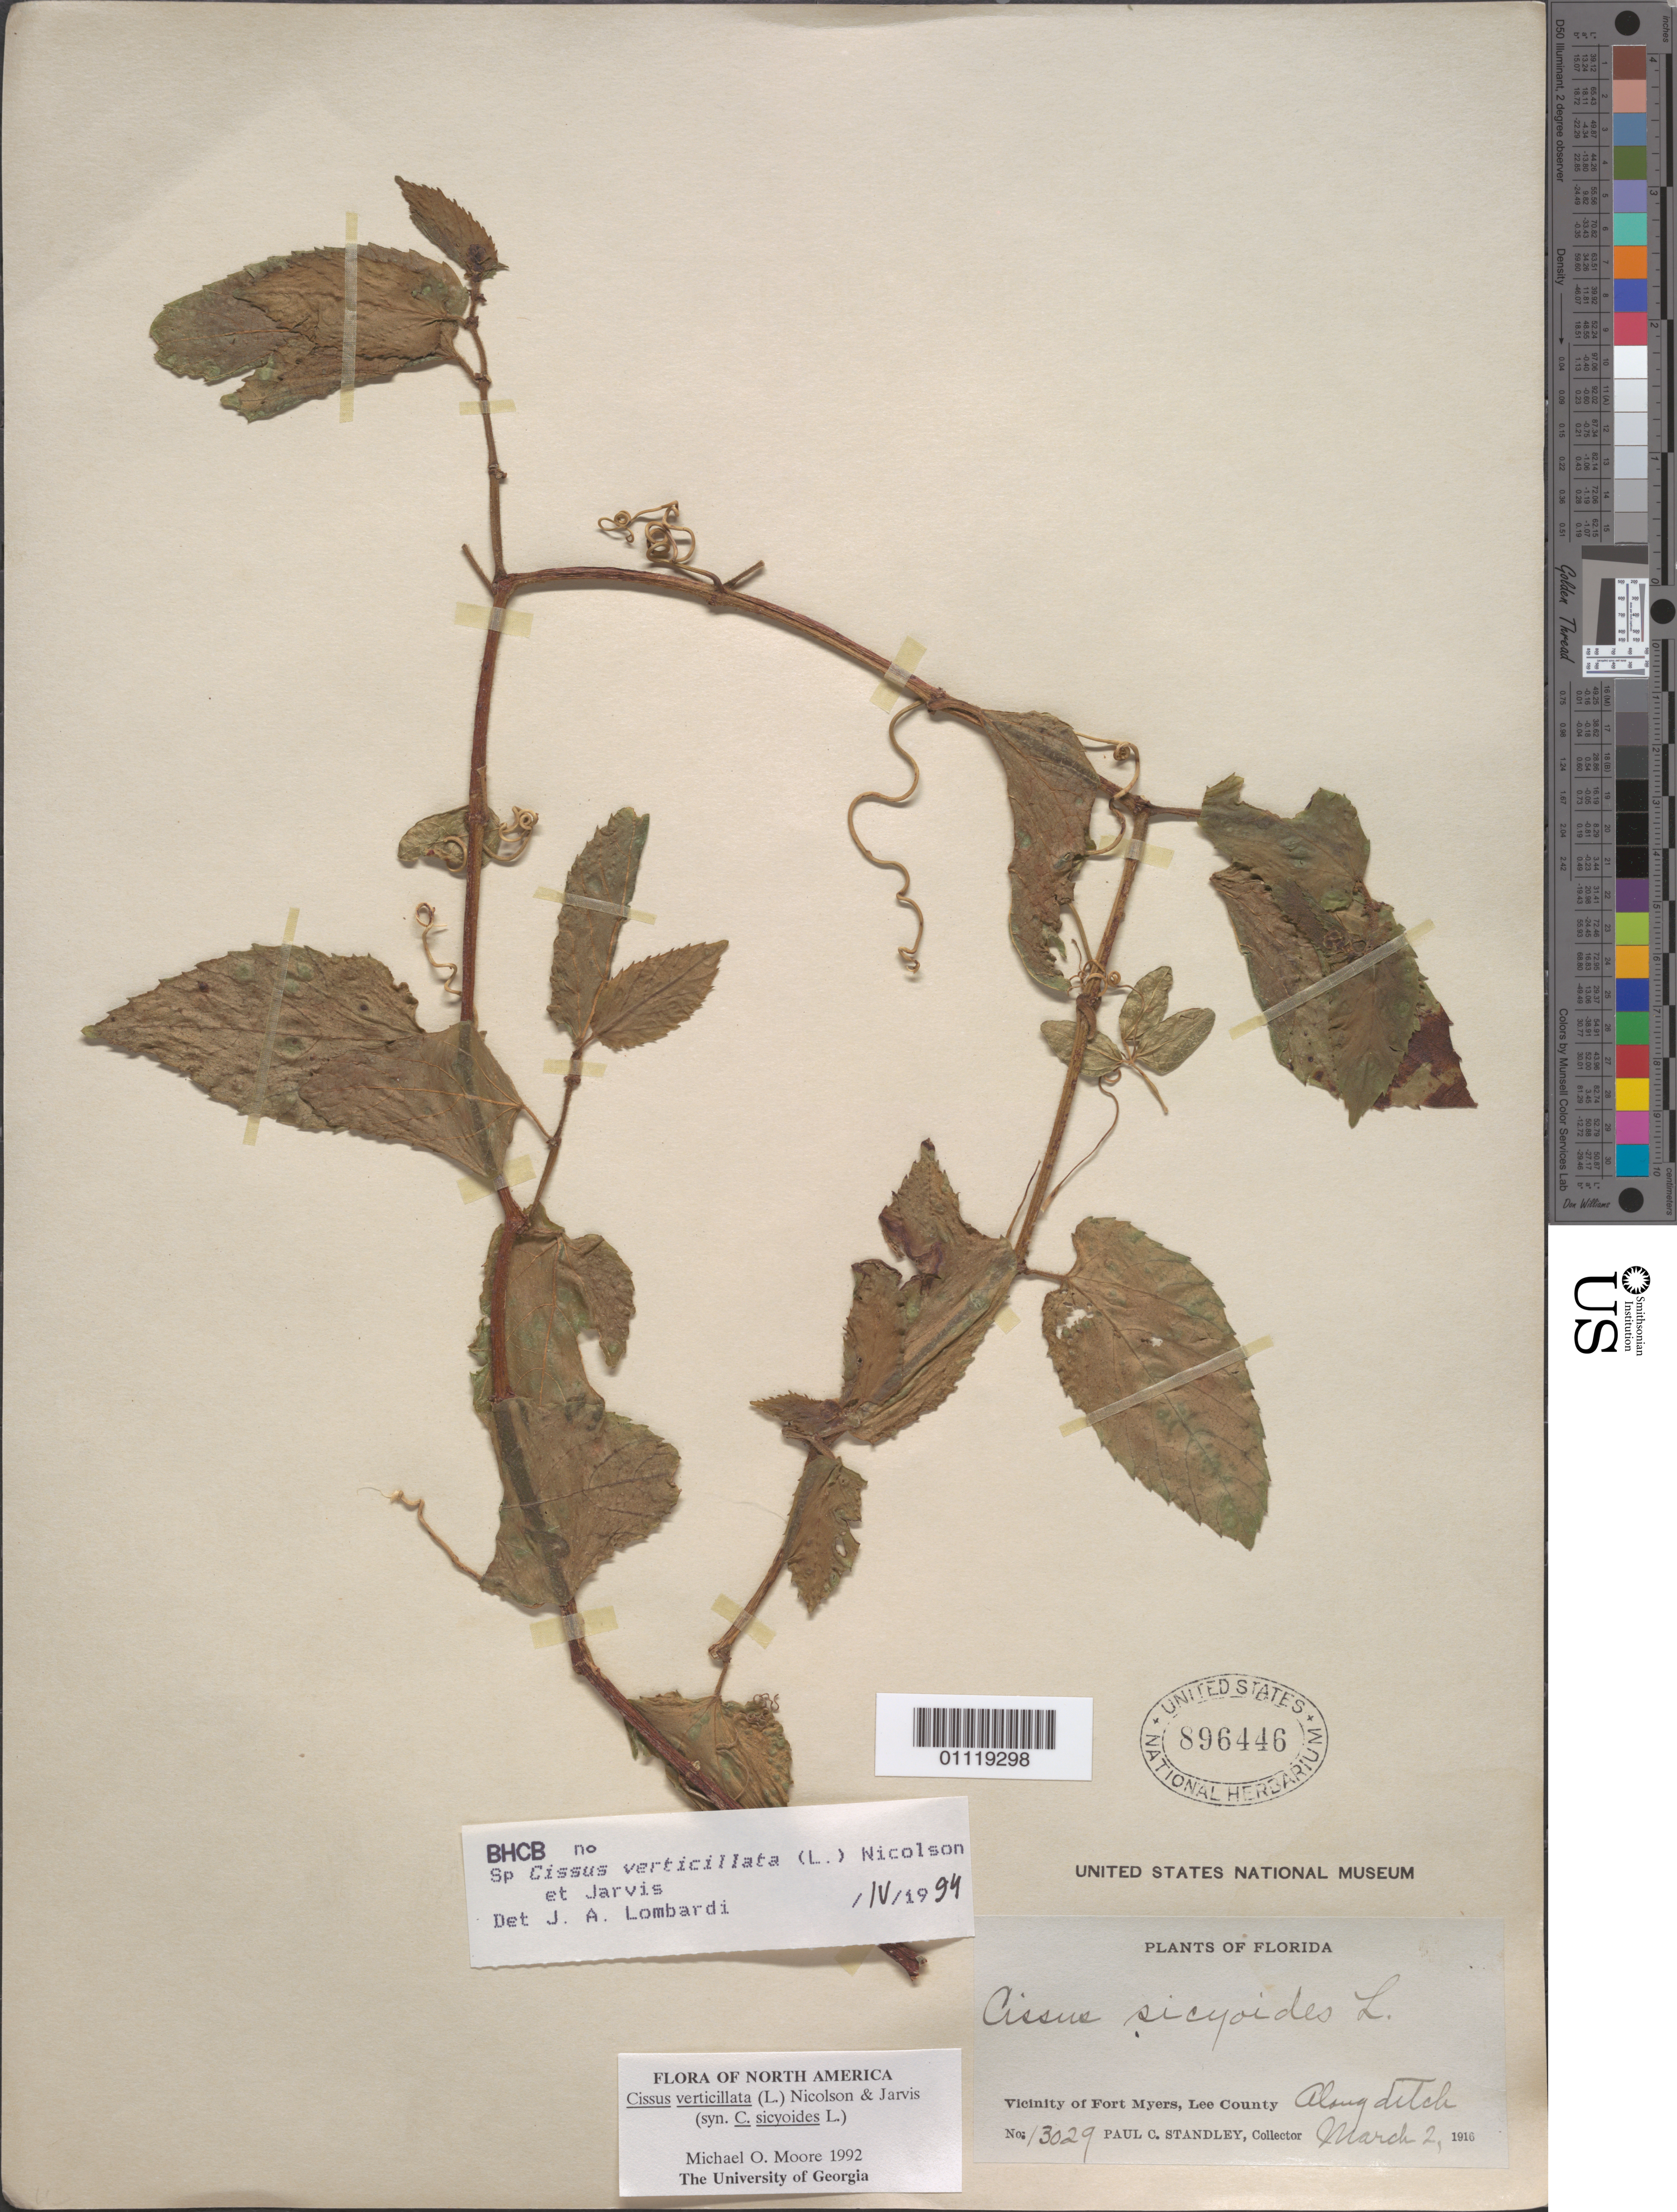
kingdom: Plantae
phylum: Tracheophyta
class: Magnoliopsida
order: Vitales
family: Vitaceae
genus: Cissus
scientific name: Cissus verticillata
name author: (L.) Nicolson & C.E. Jarvis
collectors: P. C. Standley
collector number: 13029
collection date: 1916-03-02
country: United States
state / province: Florida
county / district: Lee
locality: Vicinity of Fort Myers.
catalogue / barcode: US 896446